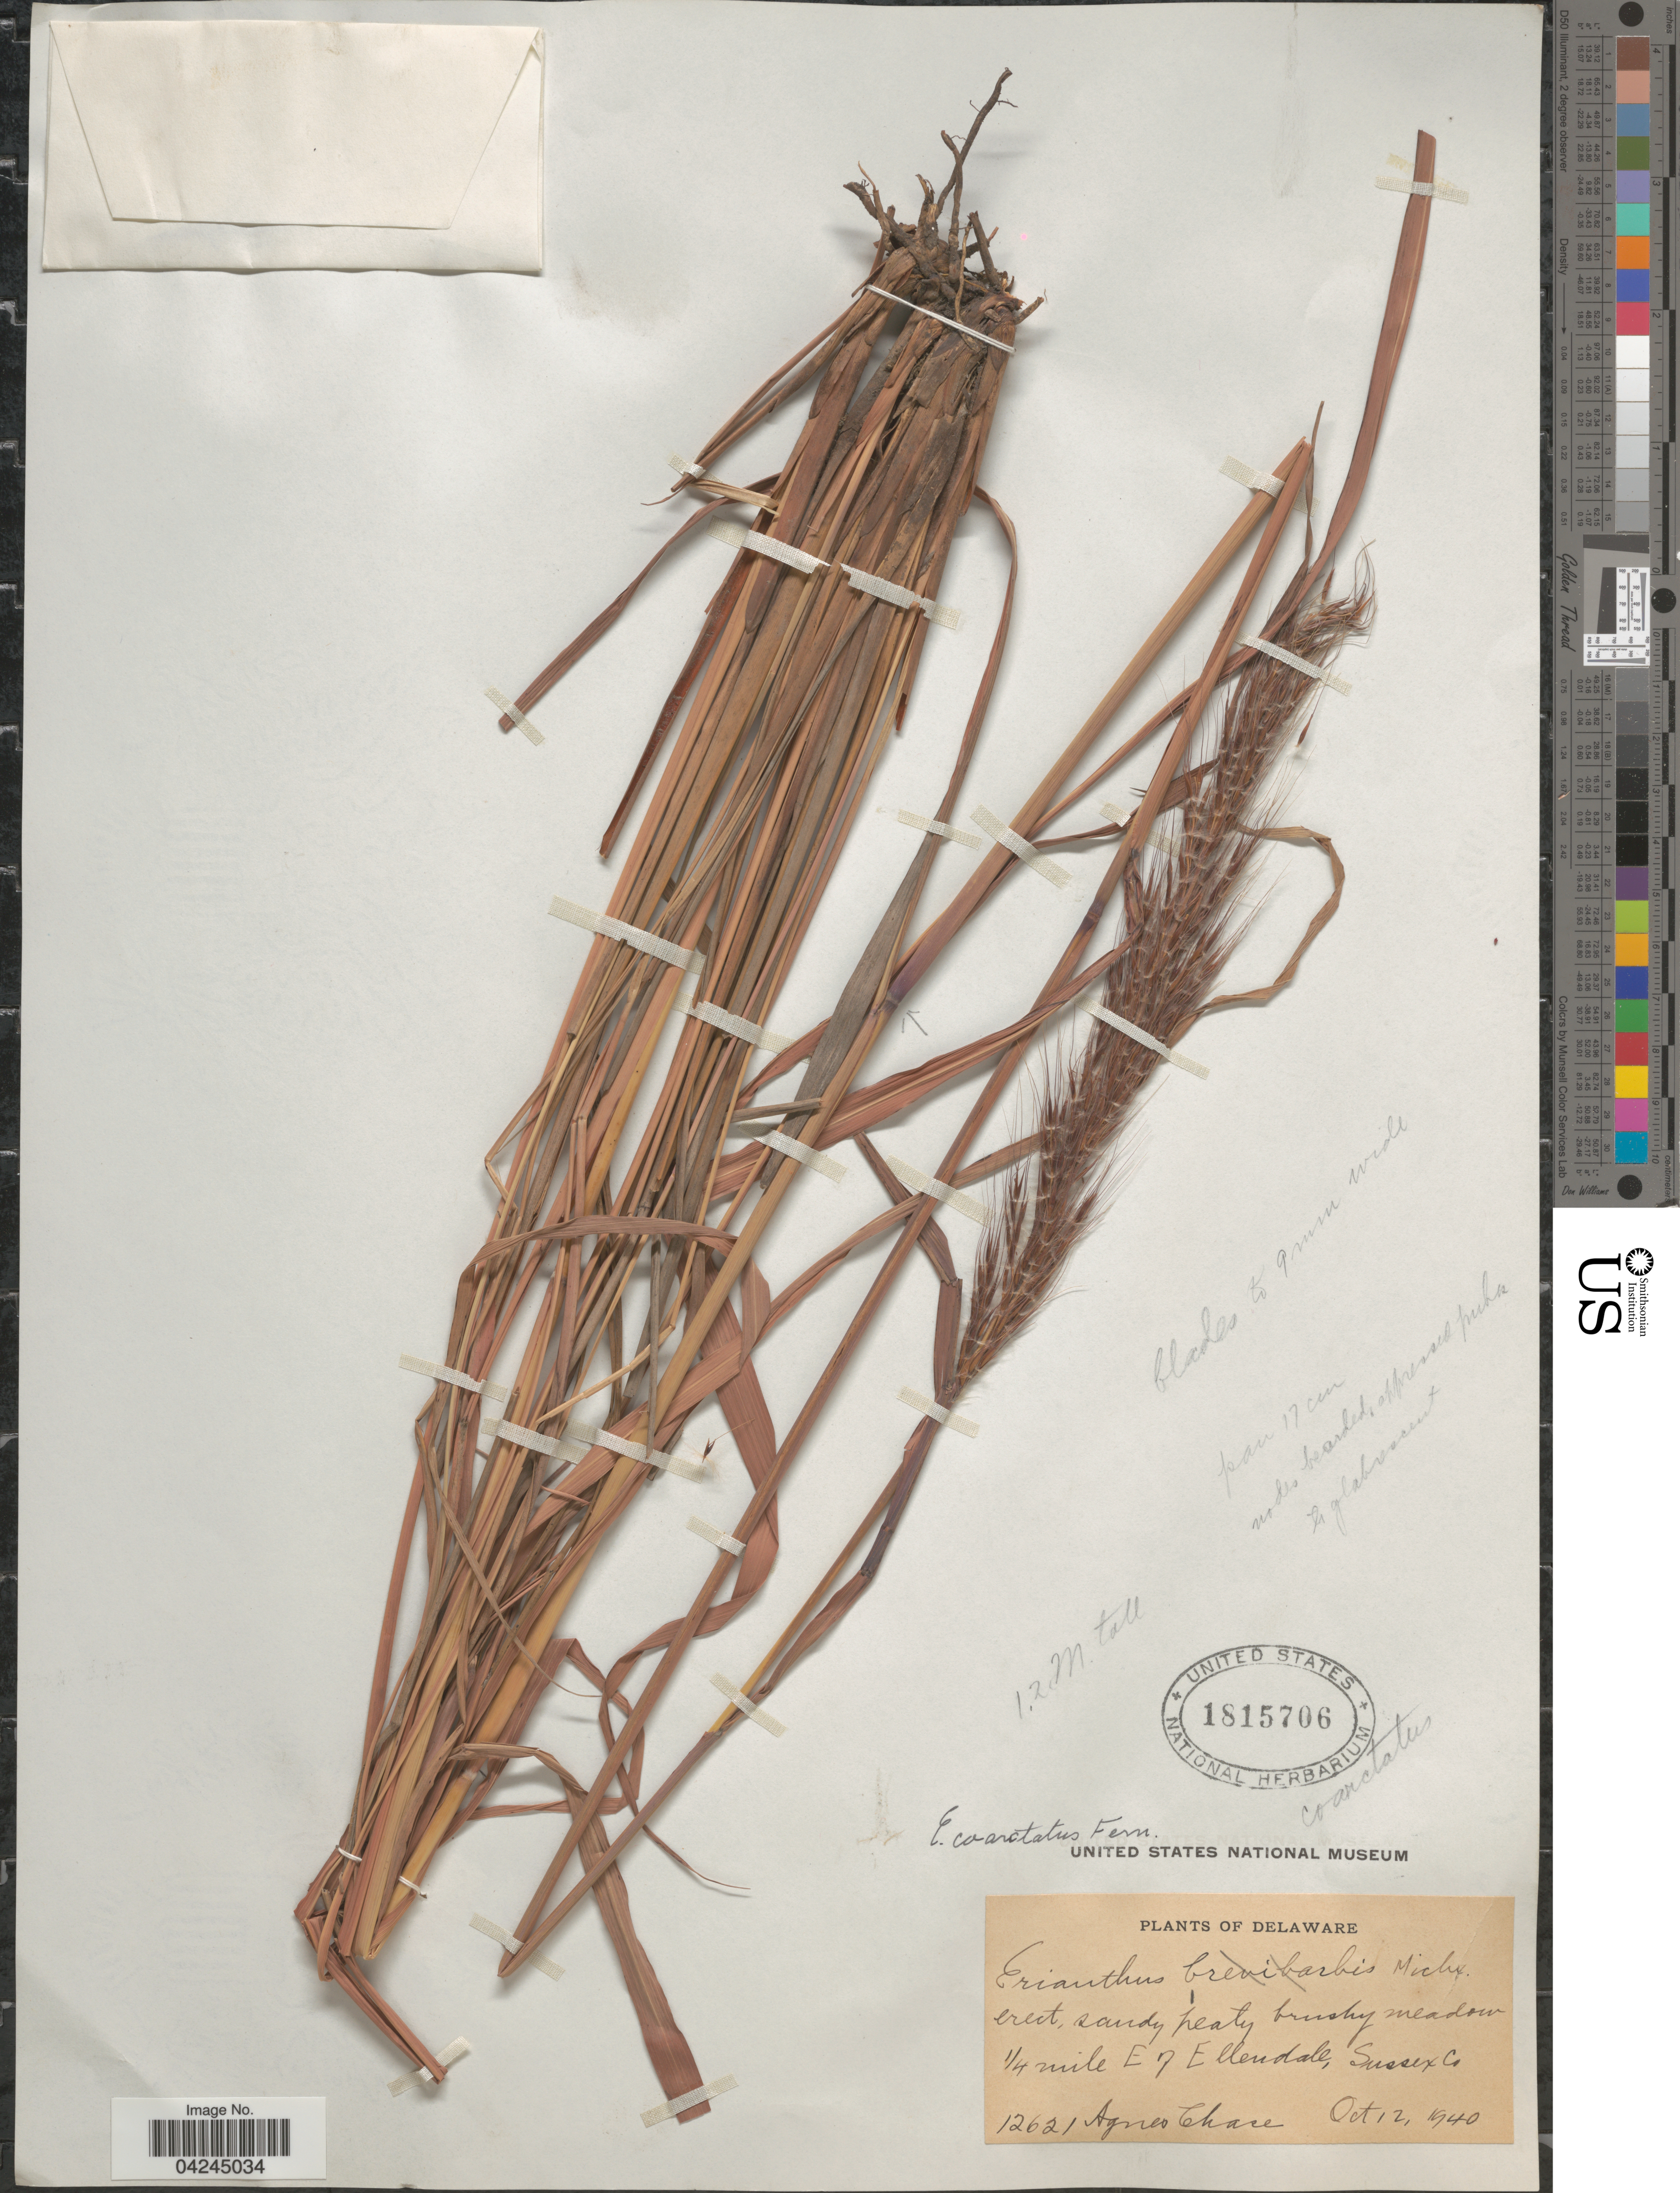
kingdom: Plantae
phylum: Tracheophyta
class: Liliopsida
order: Poales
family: Poaceae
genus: Erianthus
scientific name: Erianthus coarctatus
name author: Fernald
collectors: A. Chase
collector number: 12621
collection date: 1940-10-12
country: United States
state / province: Delaware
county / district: Sussex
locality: ¼ mile E of Ellendale, Sussex Co.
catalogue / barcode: US 1815706